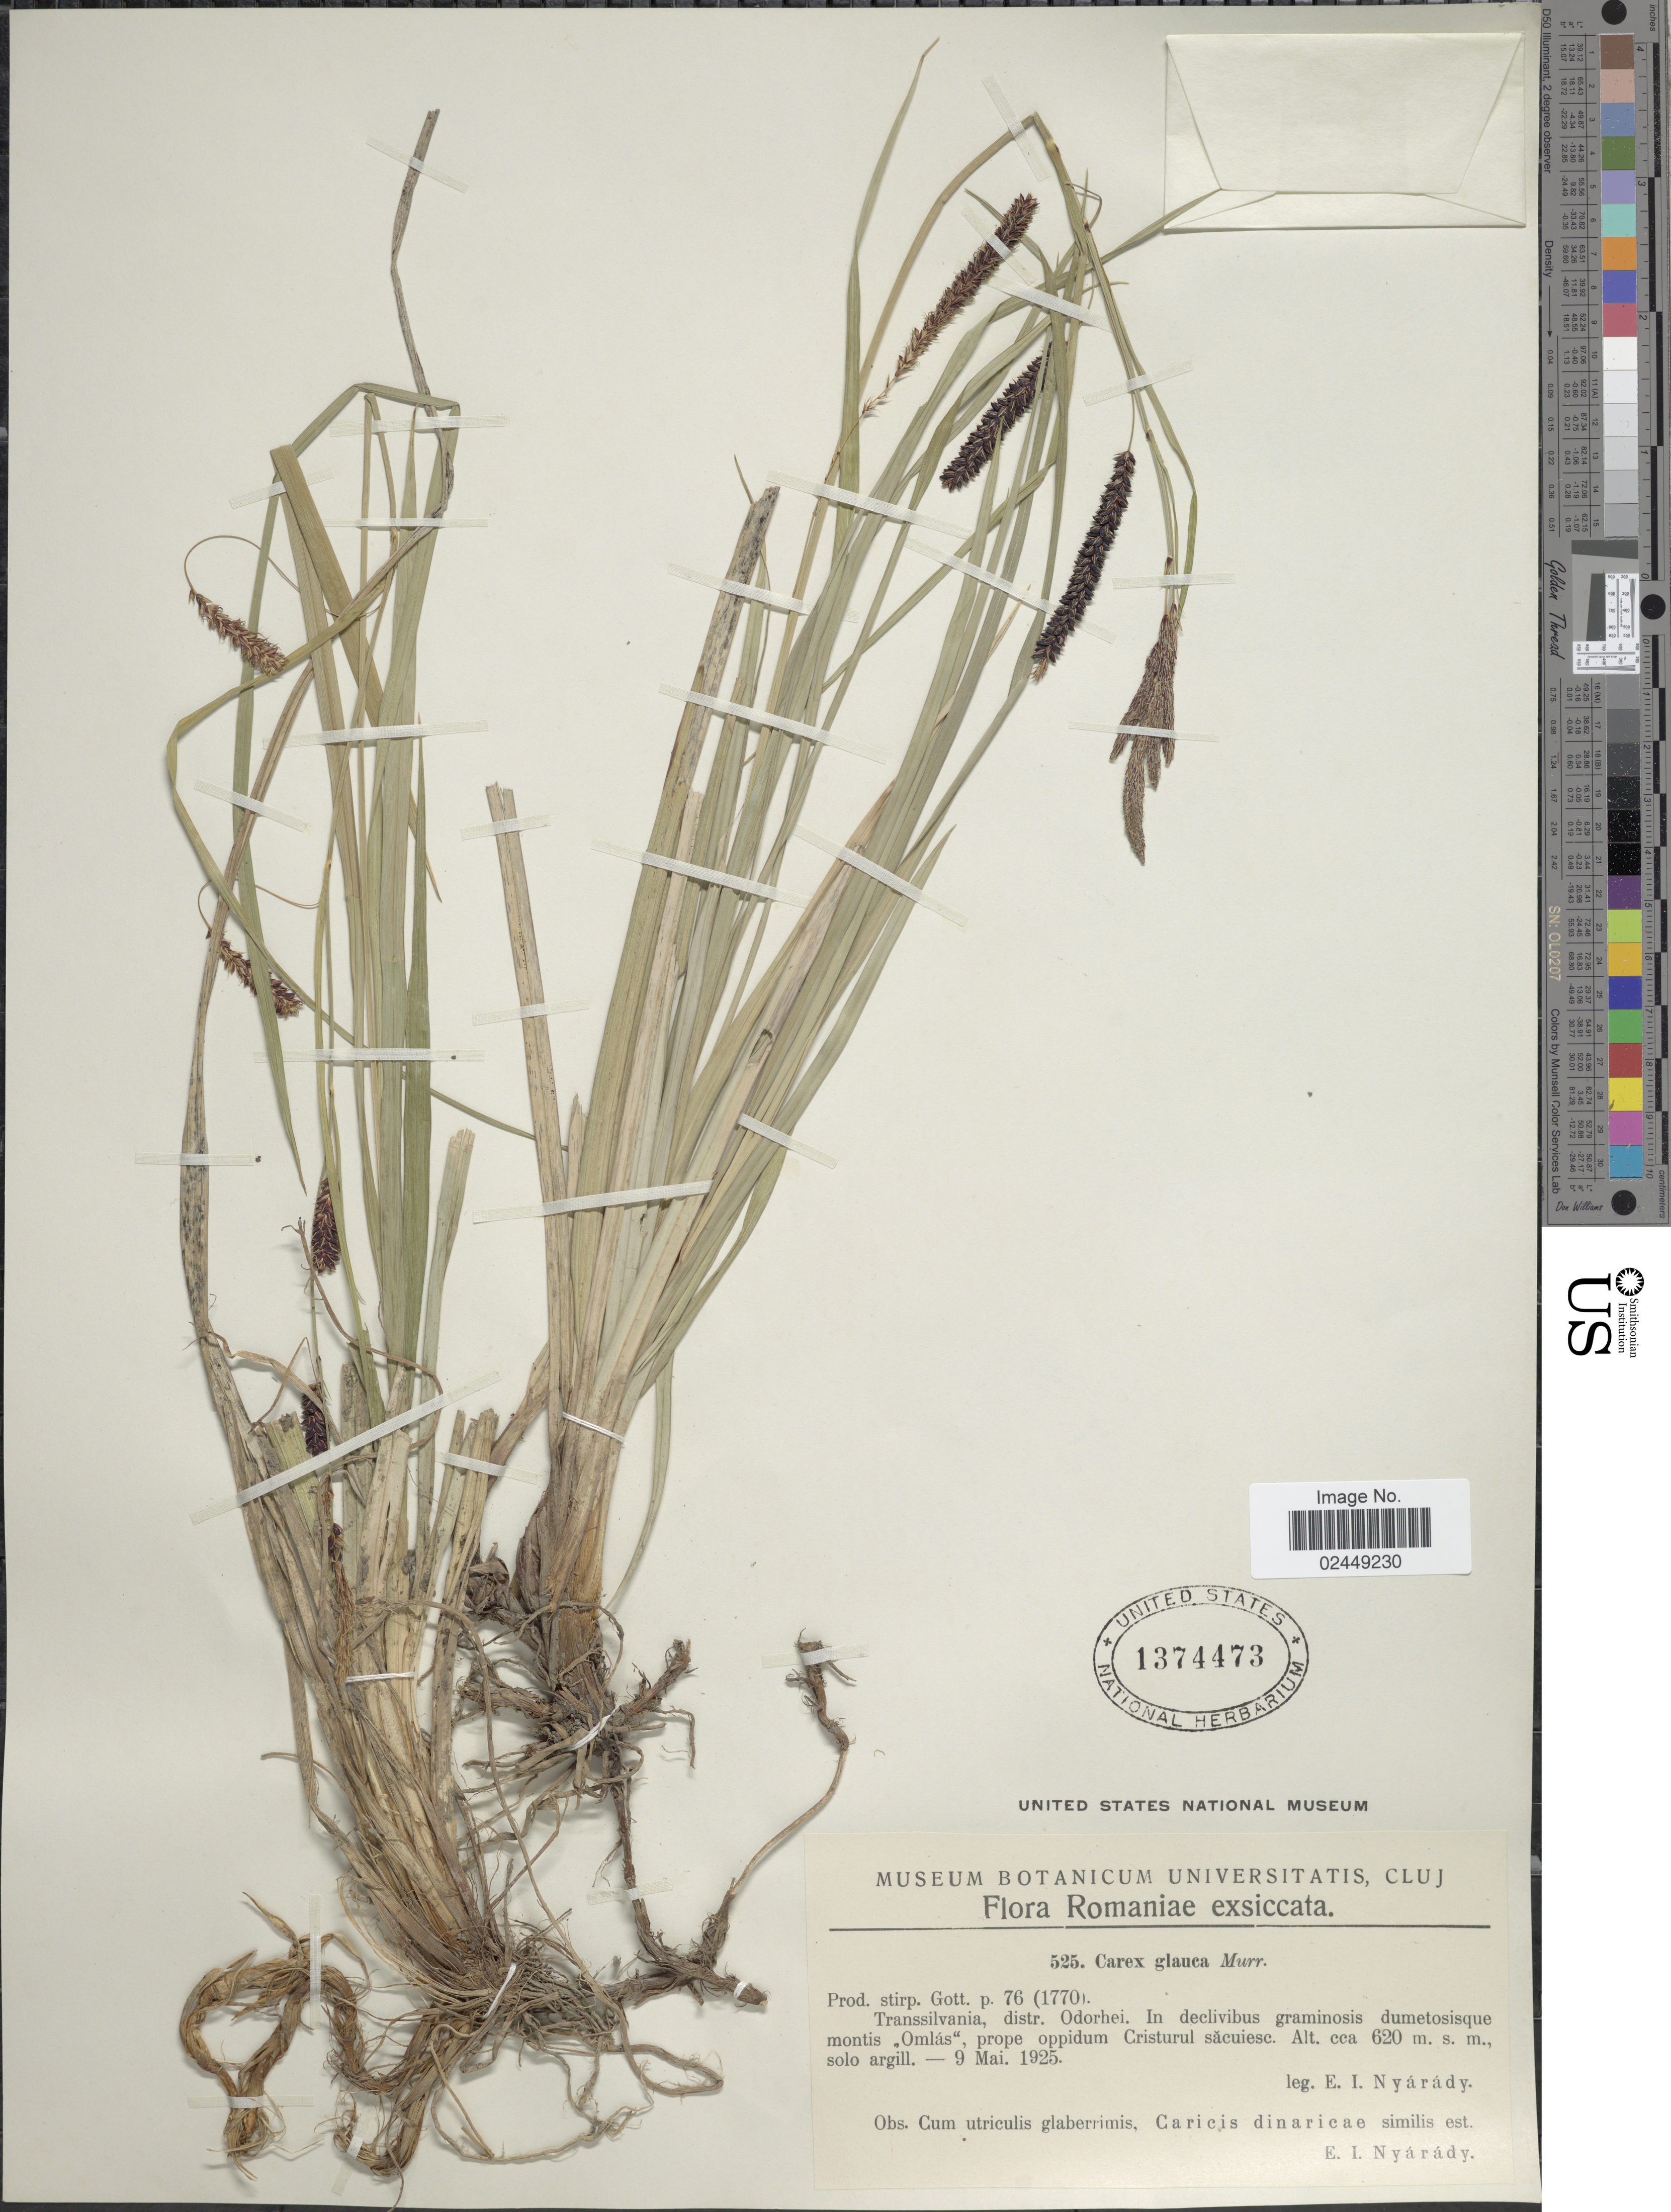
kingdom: Plantae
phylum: Tracheophyta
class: Liliopsida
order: Poales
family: Cyperaceae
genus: Carex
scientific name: Carex flacca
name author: Schreb.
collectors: E. Nyárády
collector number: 525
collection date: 1925-05-09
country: Romania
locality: Transsilvania, distr. Odorhei. In declivibus graminosis dumetosisque montis ,,Omlás', prope oppidum Cristurull scuiesc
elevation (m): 620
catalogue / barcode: US 1374473